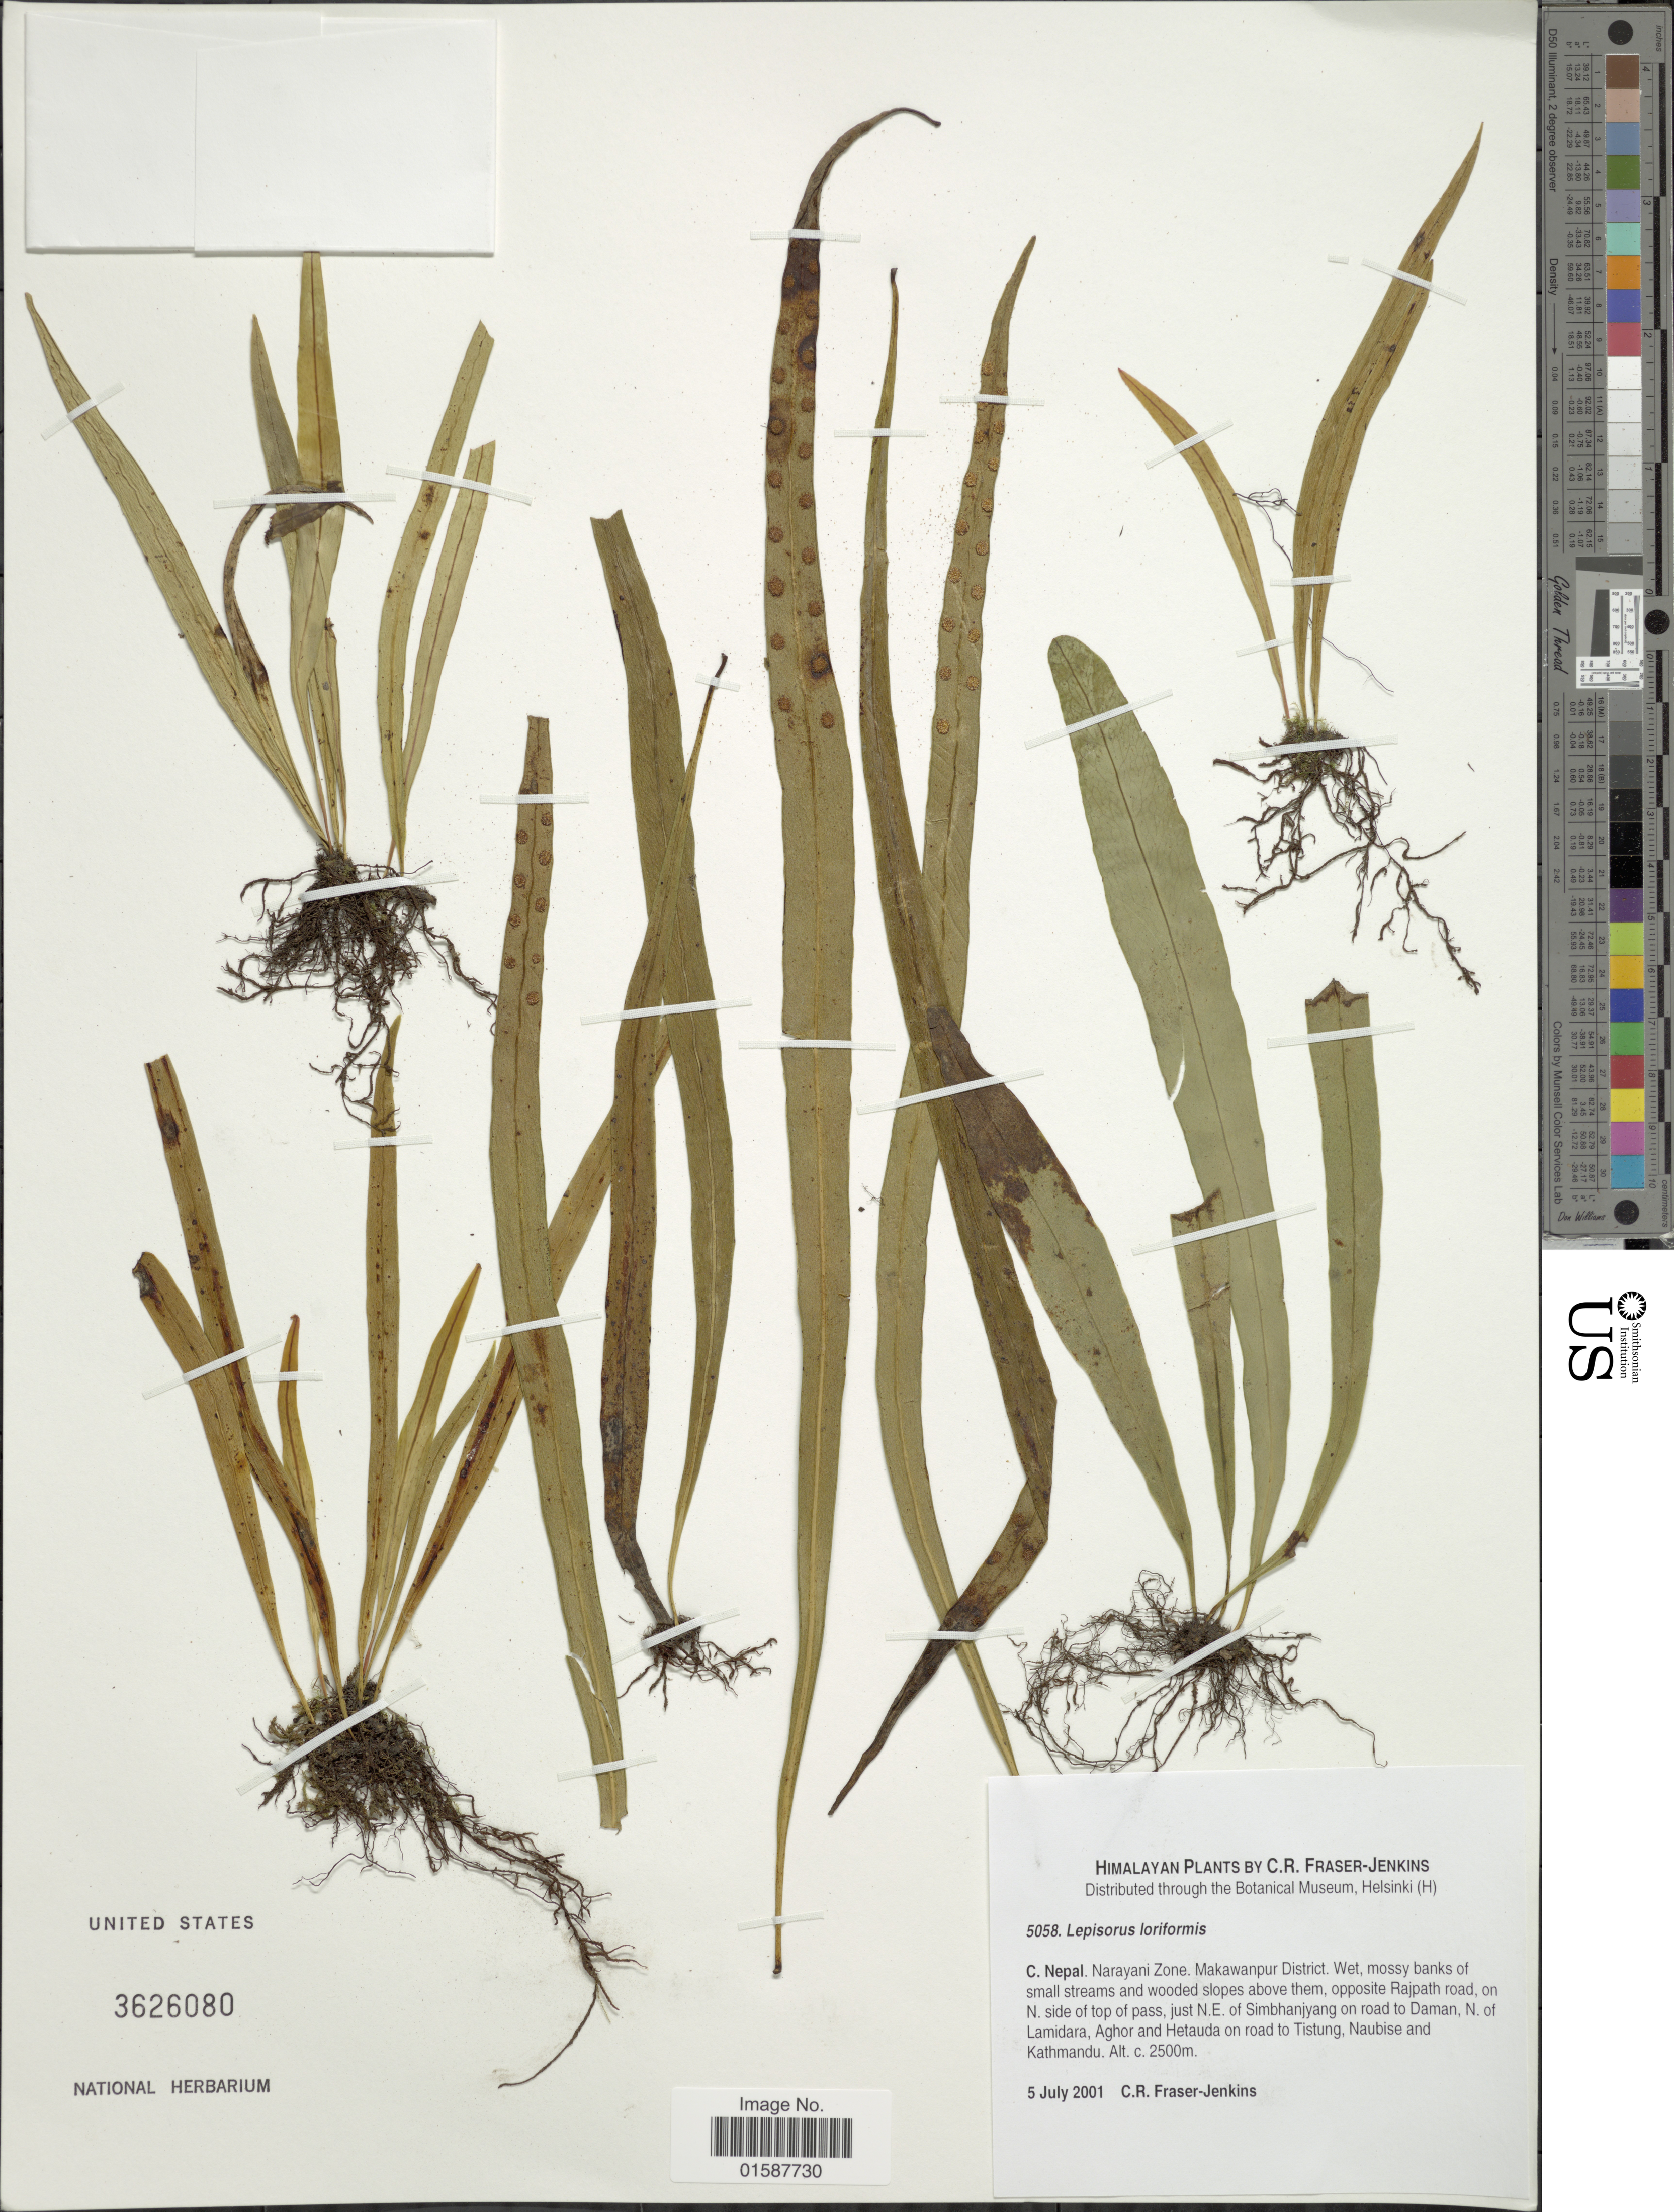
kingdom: Plantae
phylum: Tracheophyta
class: Polypodiopsida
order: Polypodiales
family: Polypodiaceae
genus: Lepisorus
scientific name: Lepisorus loriformis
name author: (Wall. ex Mett.) Ching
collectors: C. R. Fraser-Jenkins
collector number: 5058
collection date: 2007-07-05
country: Nepal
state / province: Narayani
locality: C. Nepal, Narayani Zone, Makawanpur District, wet, mossy banks of small streams and wooded slopes above them, opposite Rajpath road, on N. side of top of pass, just N. E. of Simbhanjyang on road to Daman, N. of Lamidara, Aghor and Hetauda on road to Tistung, Naubise and Kathmandu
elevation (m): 2500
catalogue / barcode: US 3626080